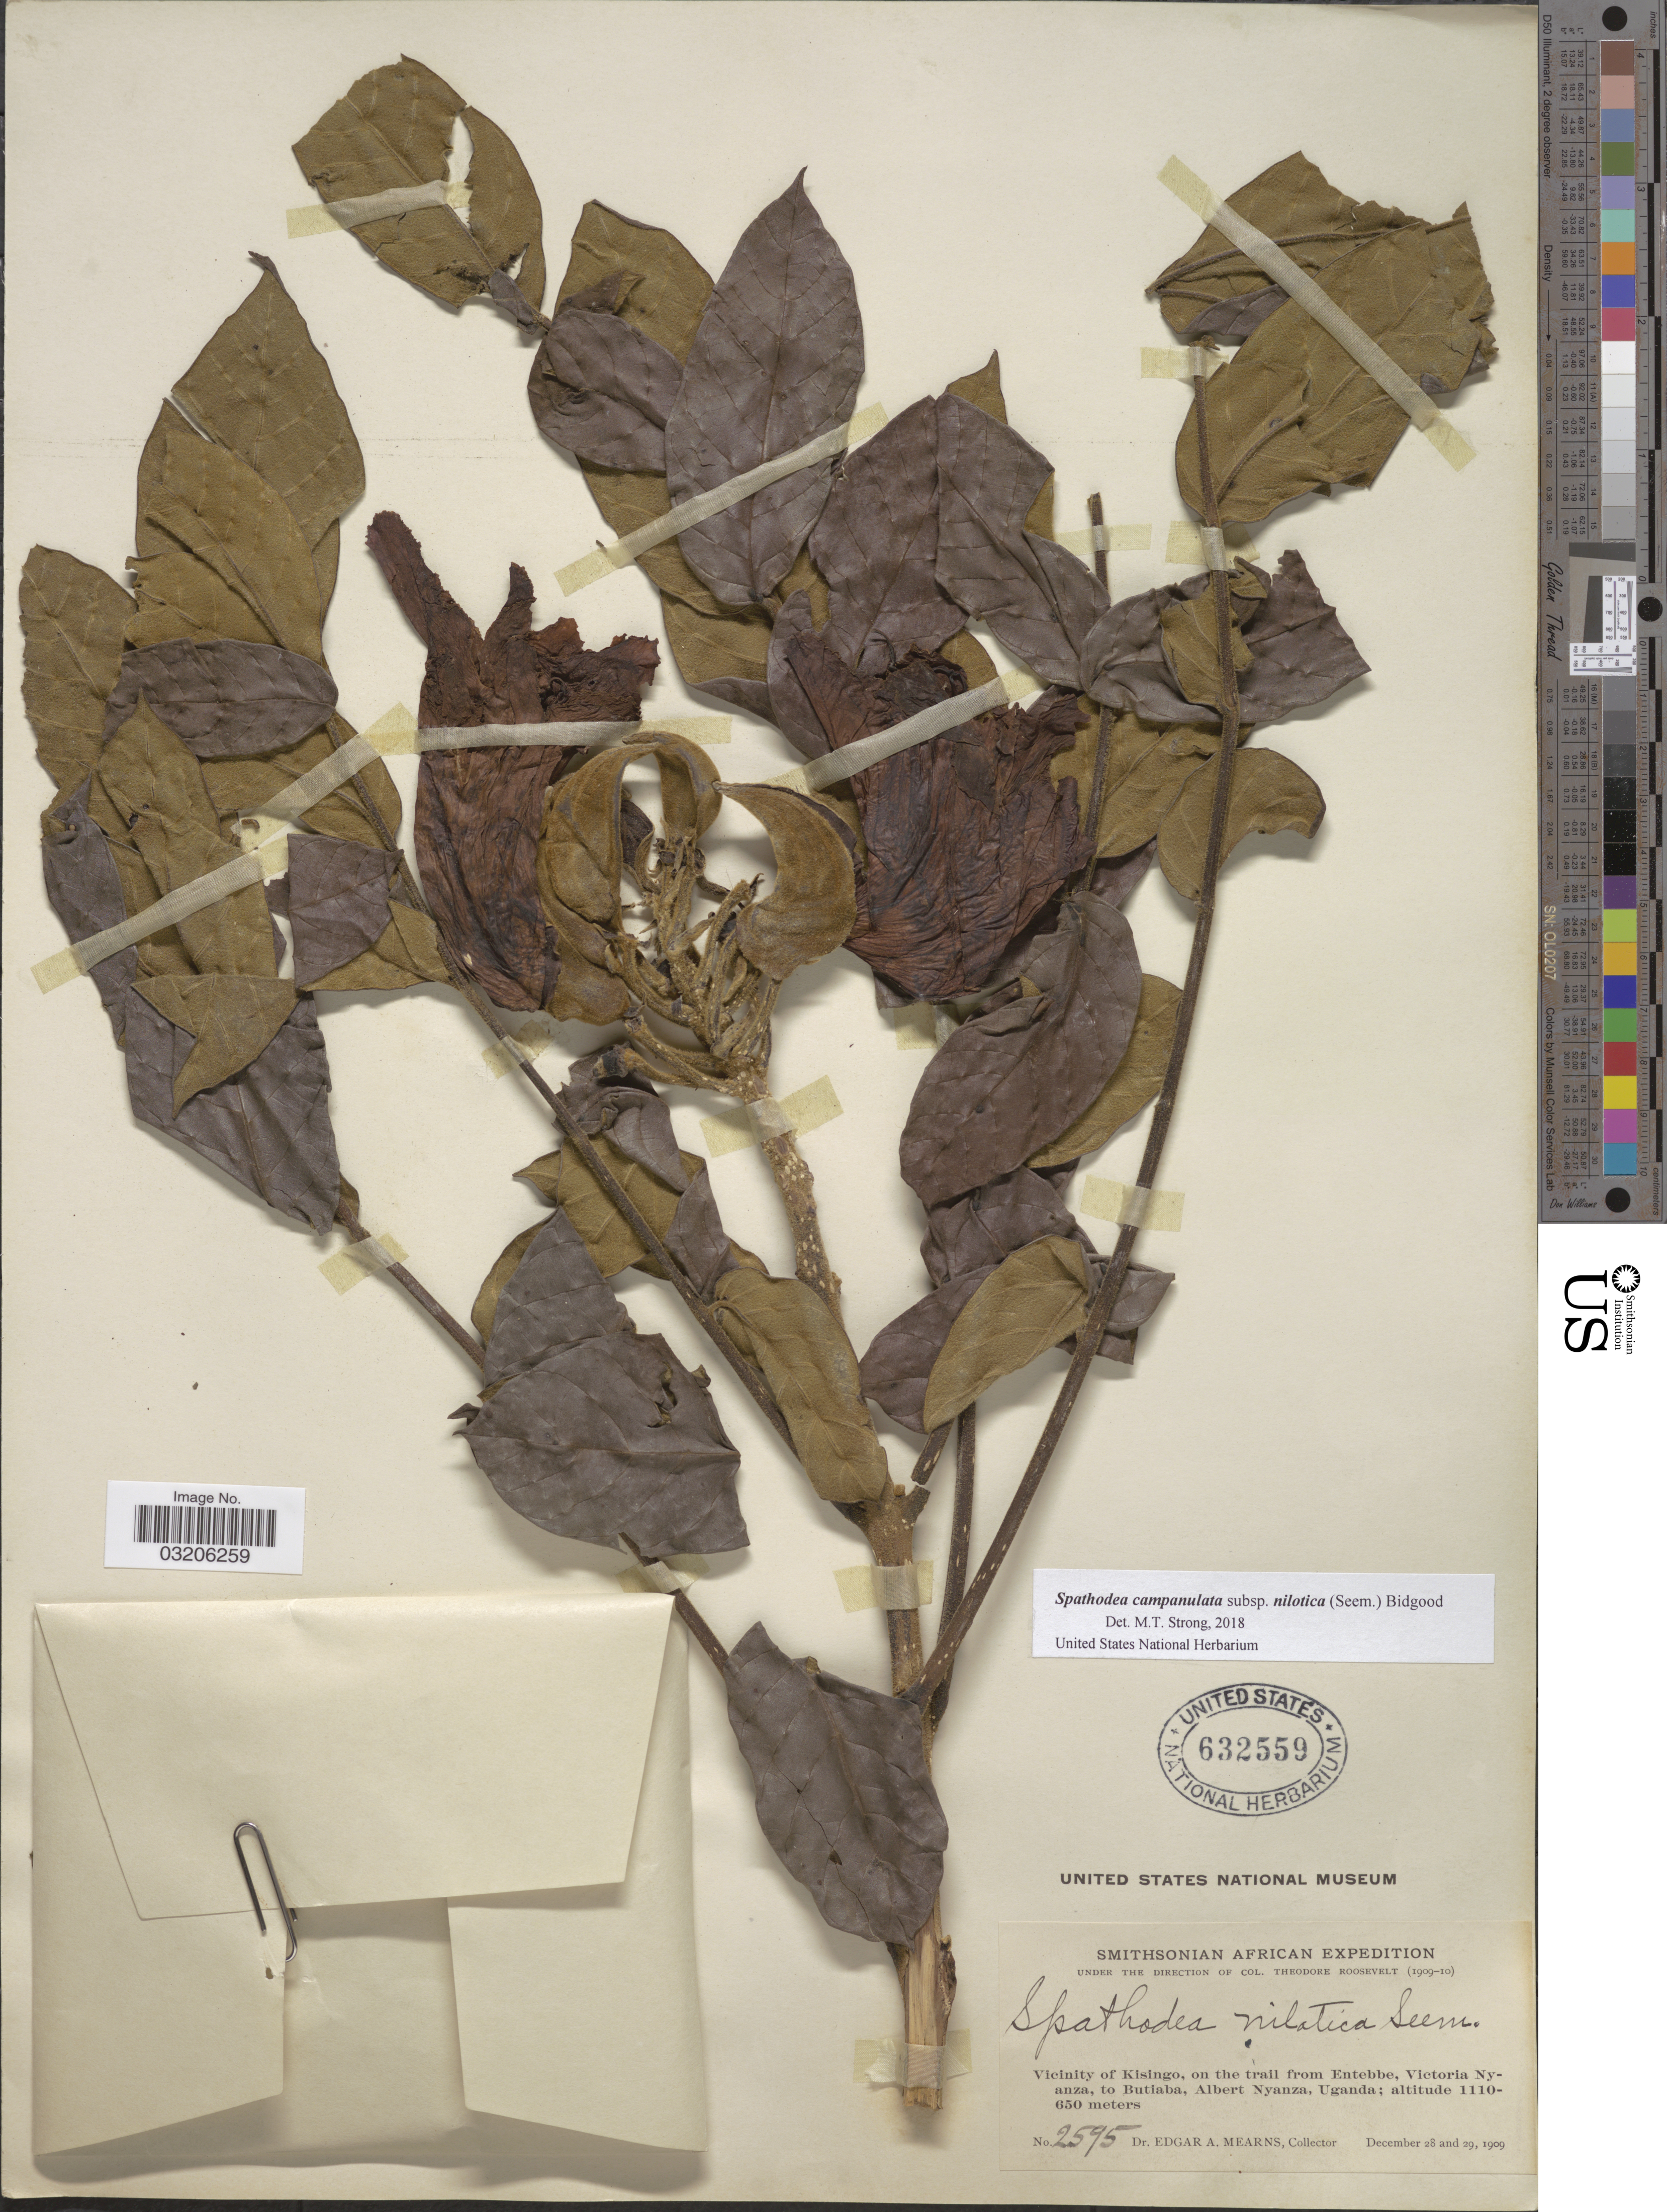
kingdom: Plantae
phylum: Tracheophyta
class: Magnoliopsida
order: Lamiales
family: Bignoniaceae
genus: Spathodea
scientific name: Spathodea campanulata subsp. nilotica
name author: (Seem.) Bidgood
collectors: E. A. Mearns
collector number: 2595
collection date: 1909-12-28/1909-12-29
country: Uganda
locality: Vicinity of Kisingo, on the trail from Entebbe, Victoria Nyanza, to Butiaba, Albert Nyanza.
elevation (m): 650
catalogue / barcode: US 632559